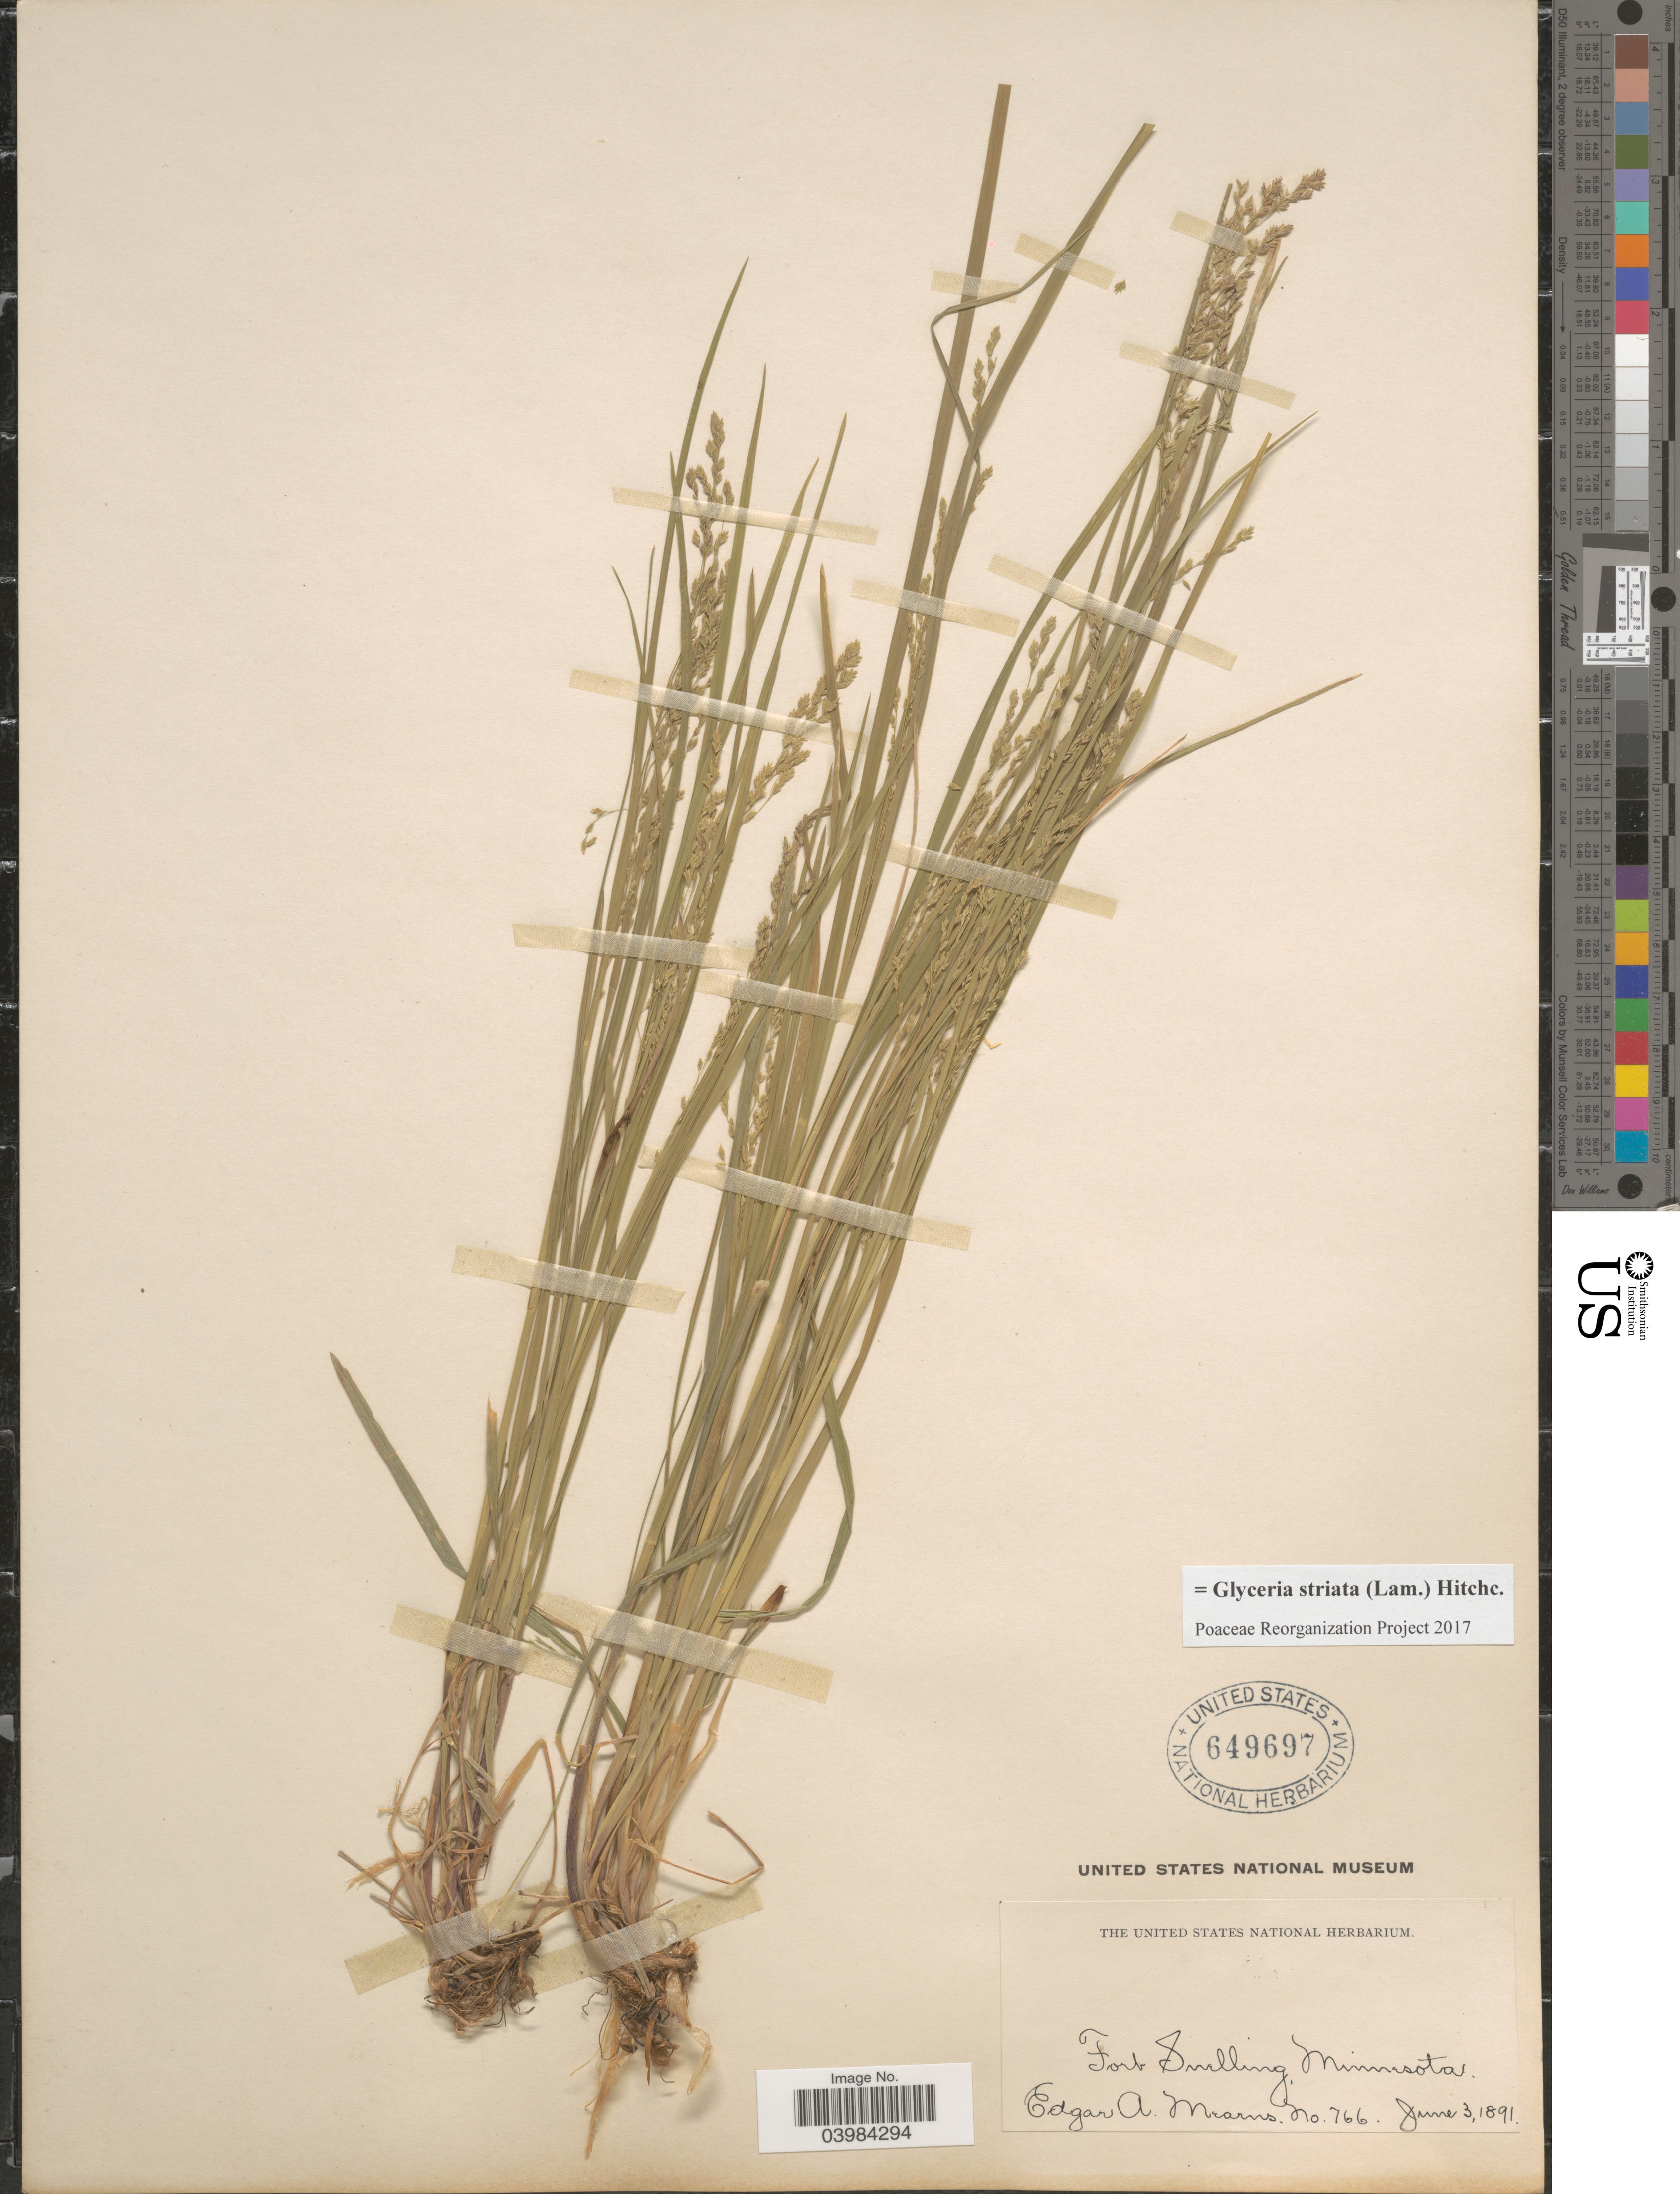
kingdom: Plantae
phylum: Tracheophyta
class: Liliopsida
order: Poales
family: Poaceae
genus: Glyceria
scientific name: Glyceria striata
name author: (Lam.) Hitchc.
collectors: E. A. Mearns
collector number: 766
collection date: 1891-06-03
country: United States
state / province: Minnesota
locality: Fort Snelling.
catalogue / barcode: US 649697